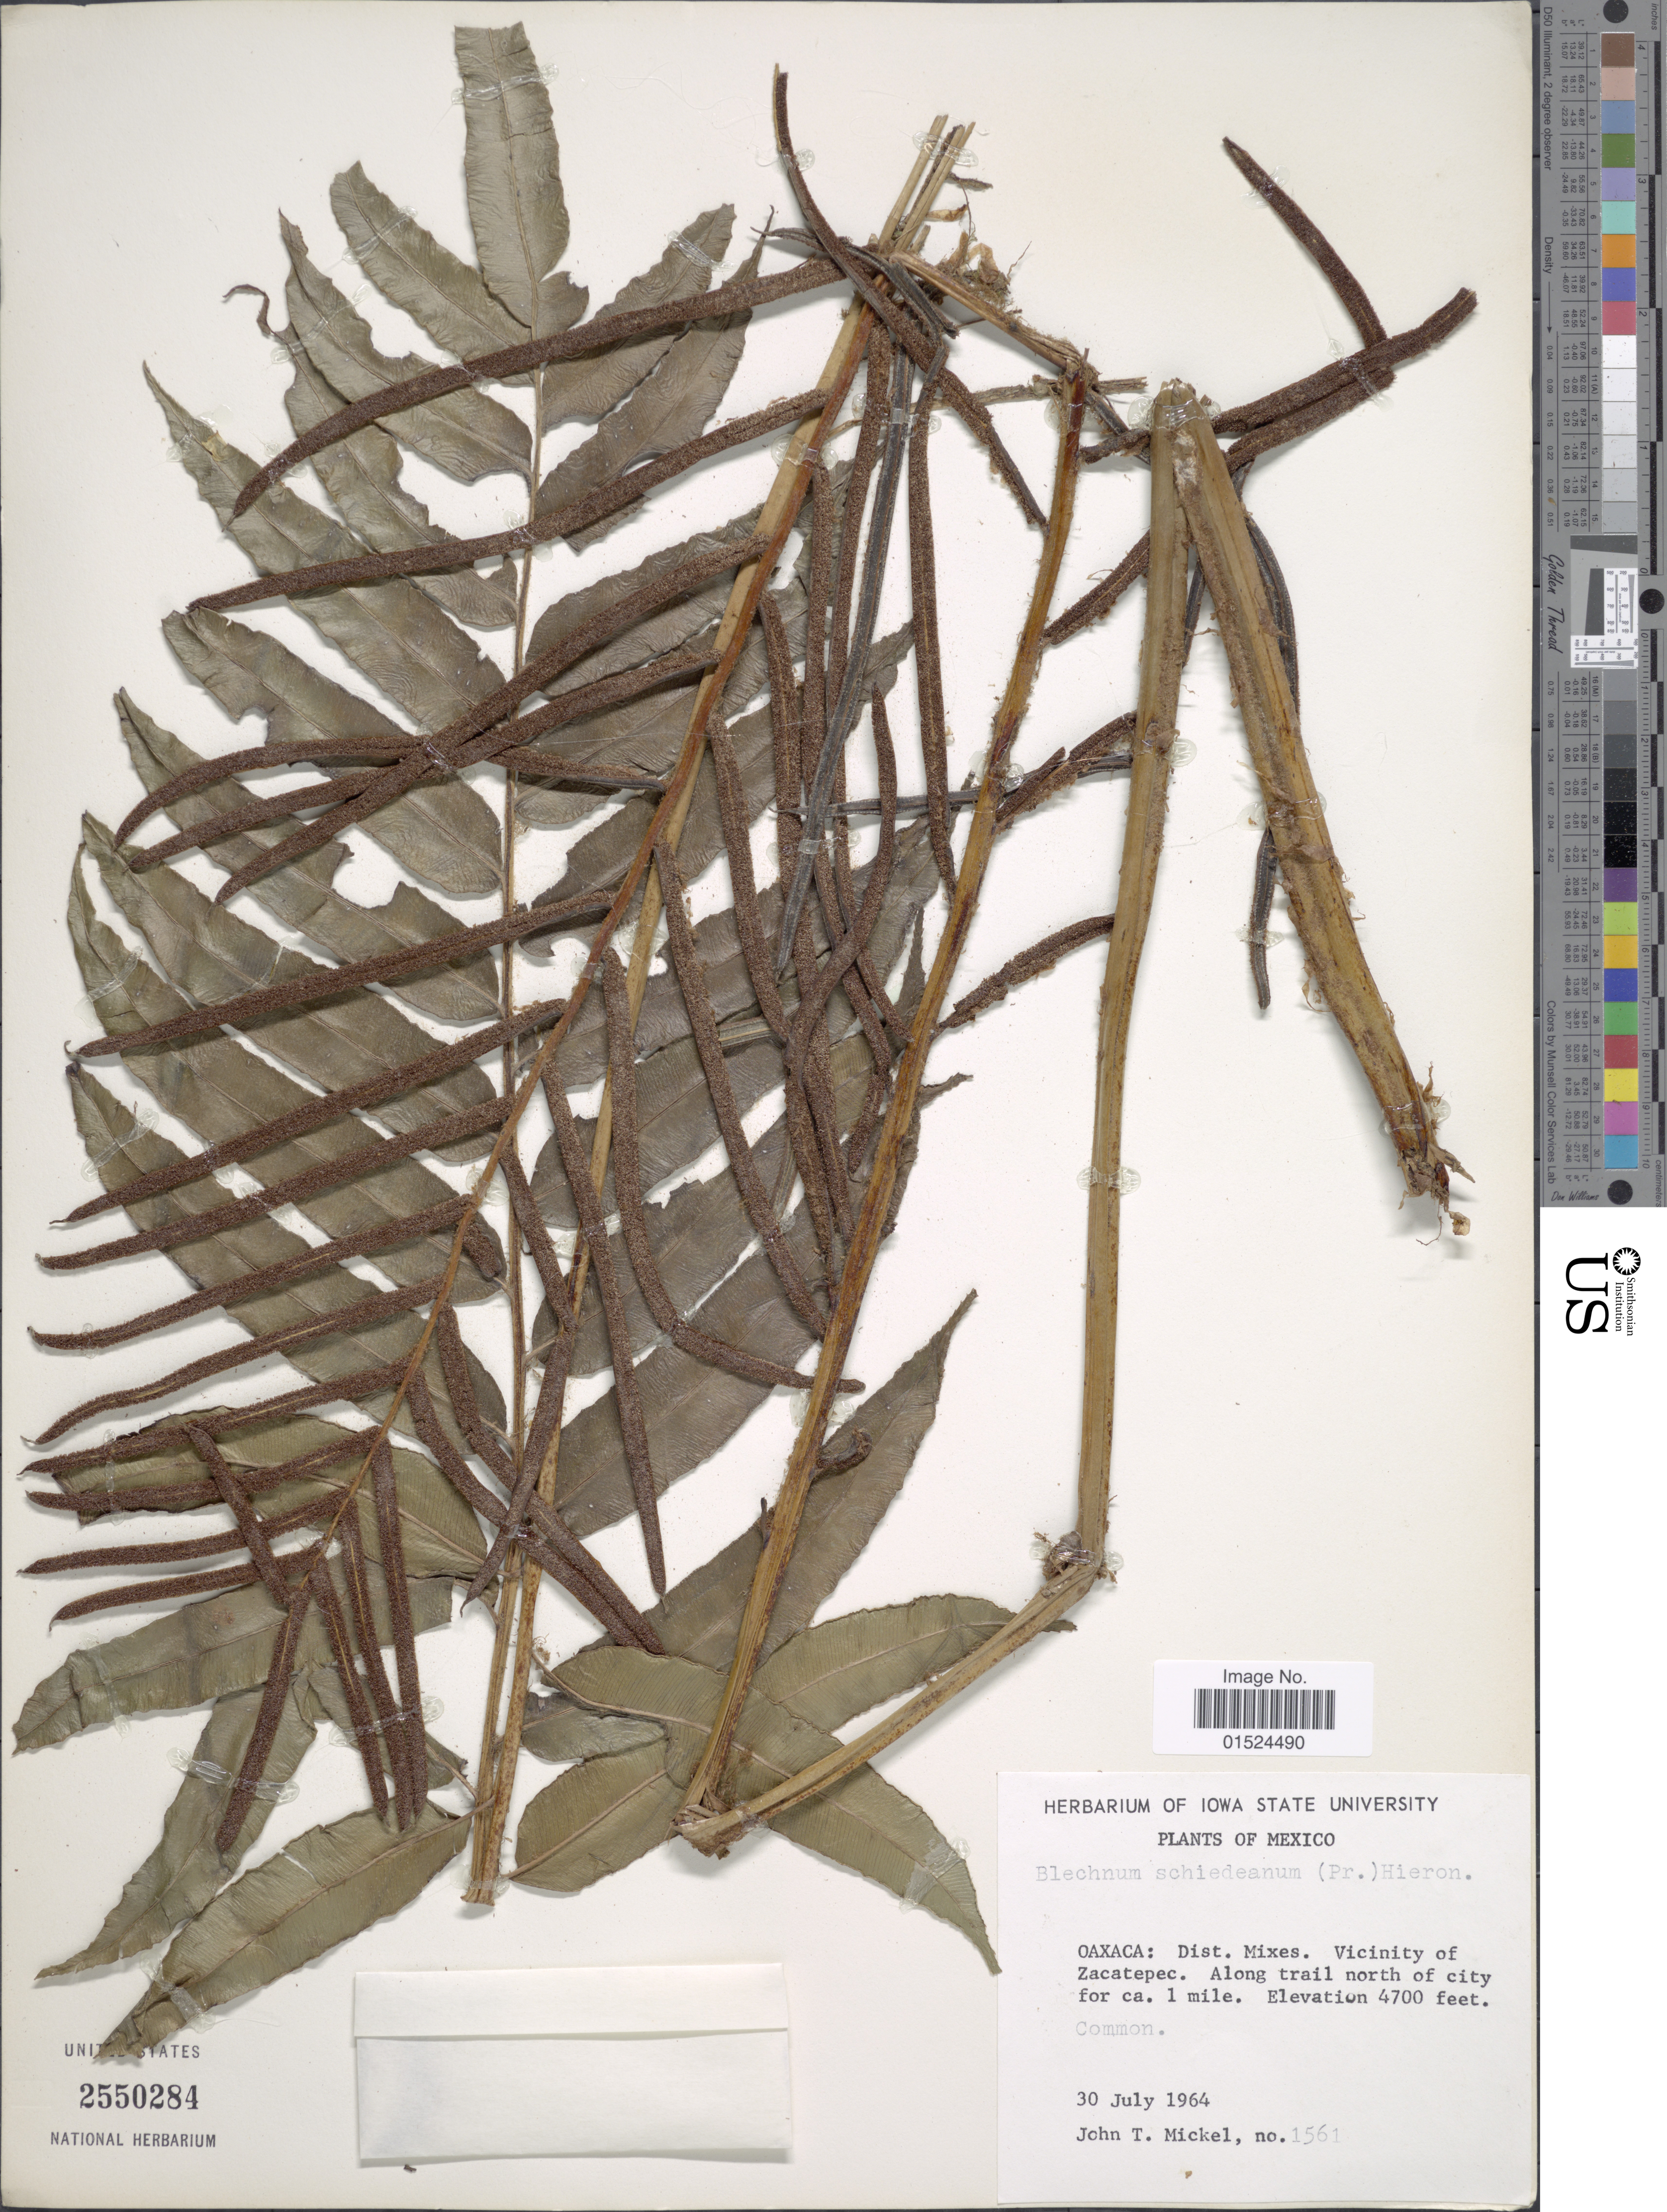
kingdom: Plantae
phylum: Tracheophyta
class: Polypodiopsida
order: Polypodiales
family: Blechnaceae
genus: Blechnum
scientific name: Blechnum schiedeanum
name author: (Schltdl. ex C. Presl) Hieron.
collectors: J. T. Mickel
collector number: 1561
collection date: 1964-07-30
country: Mexico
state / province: Oaxaca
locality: Dist. Mixes. Vicinity of Zacatepec. Along trail north of city for ca. 1 mile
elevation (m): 1433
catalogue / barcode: US 2550284